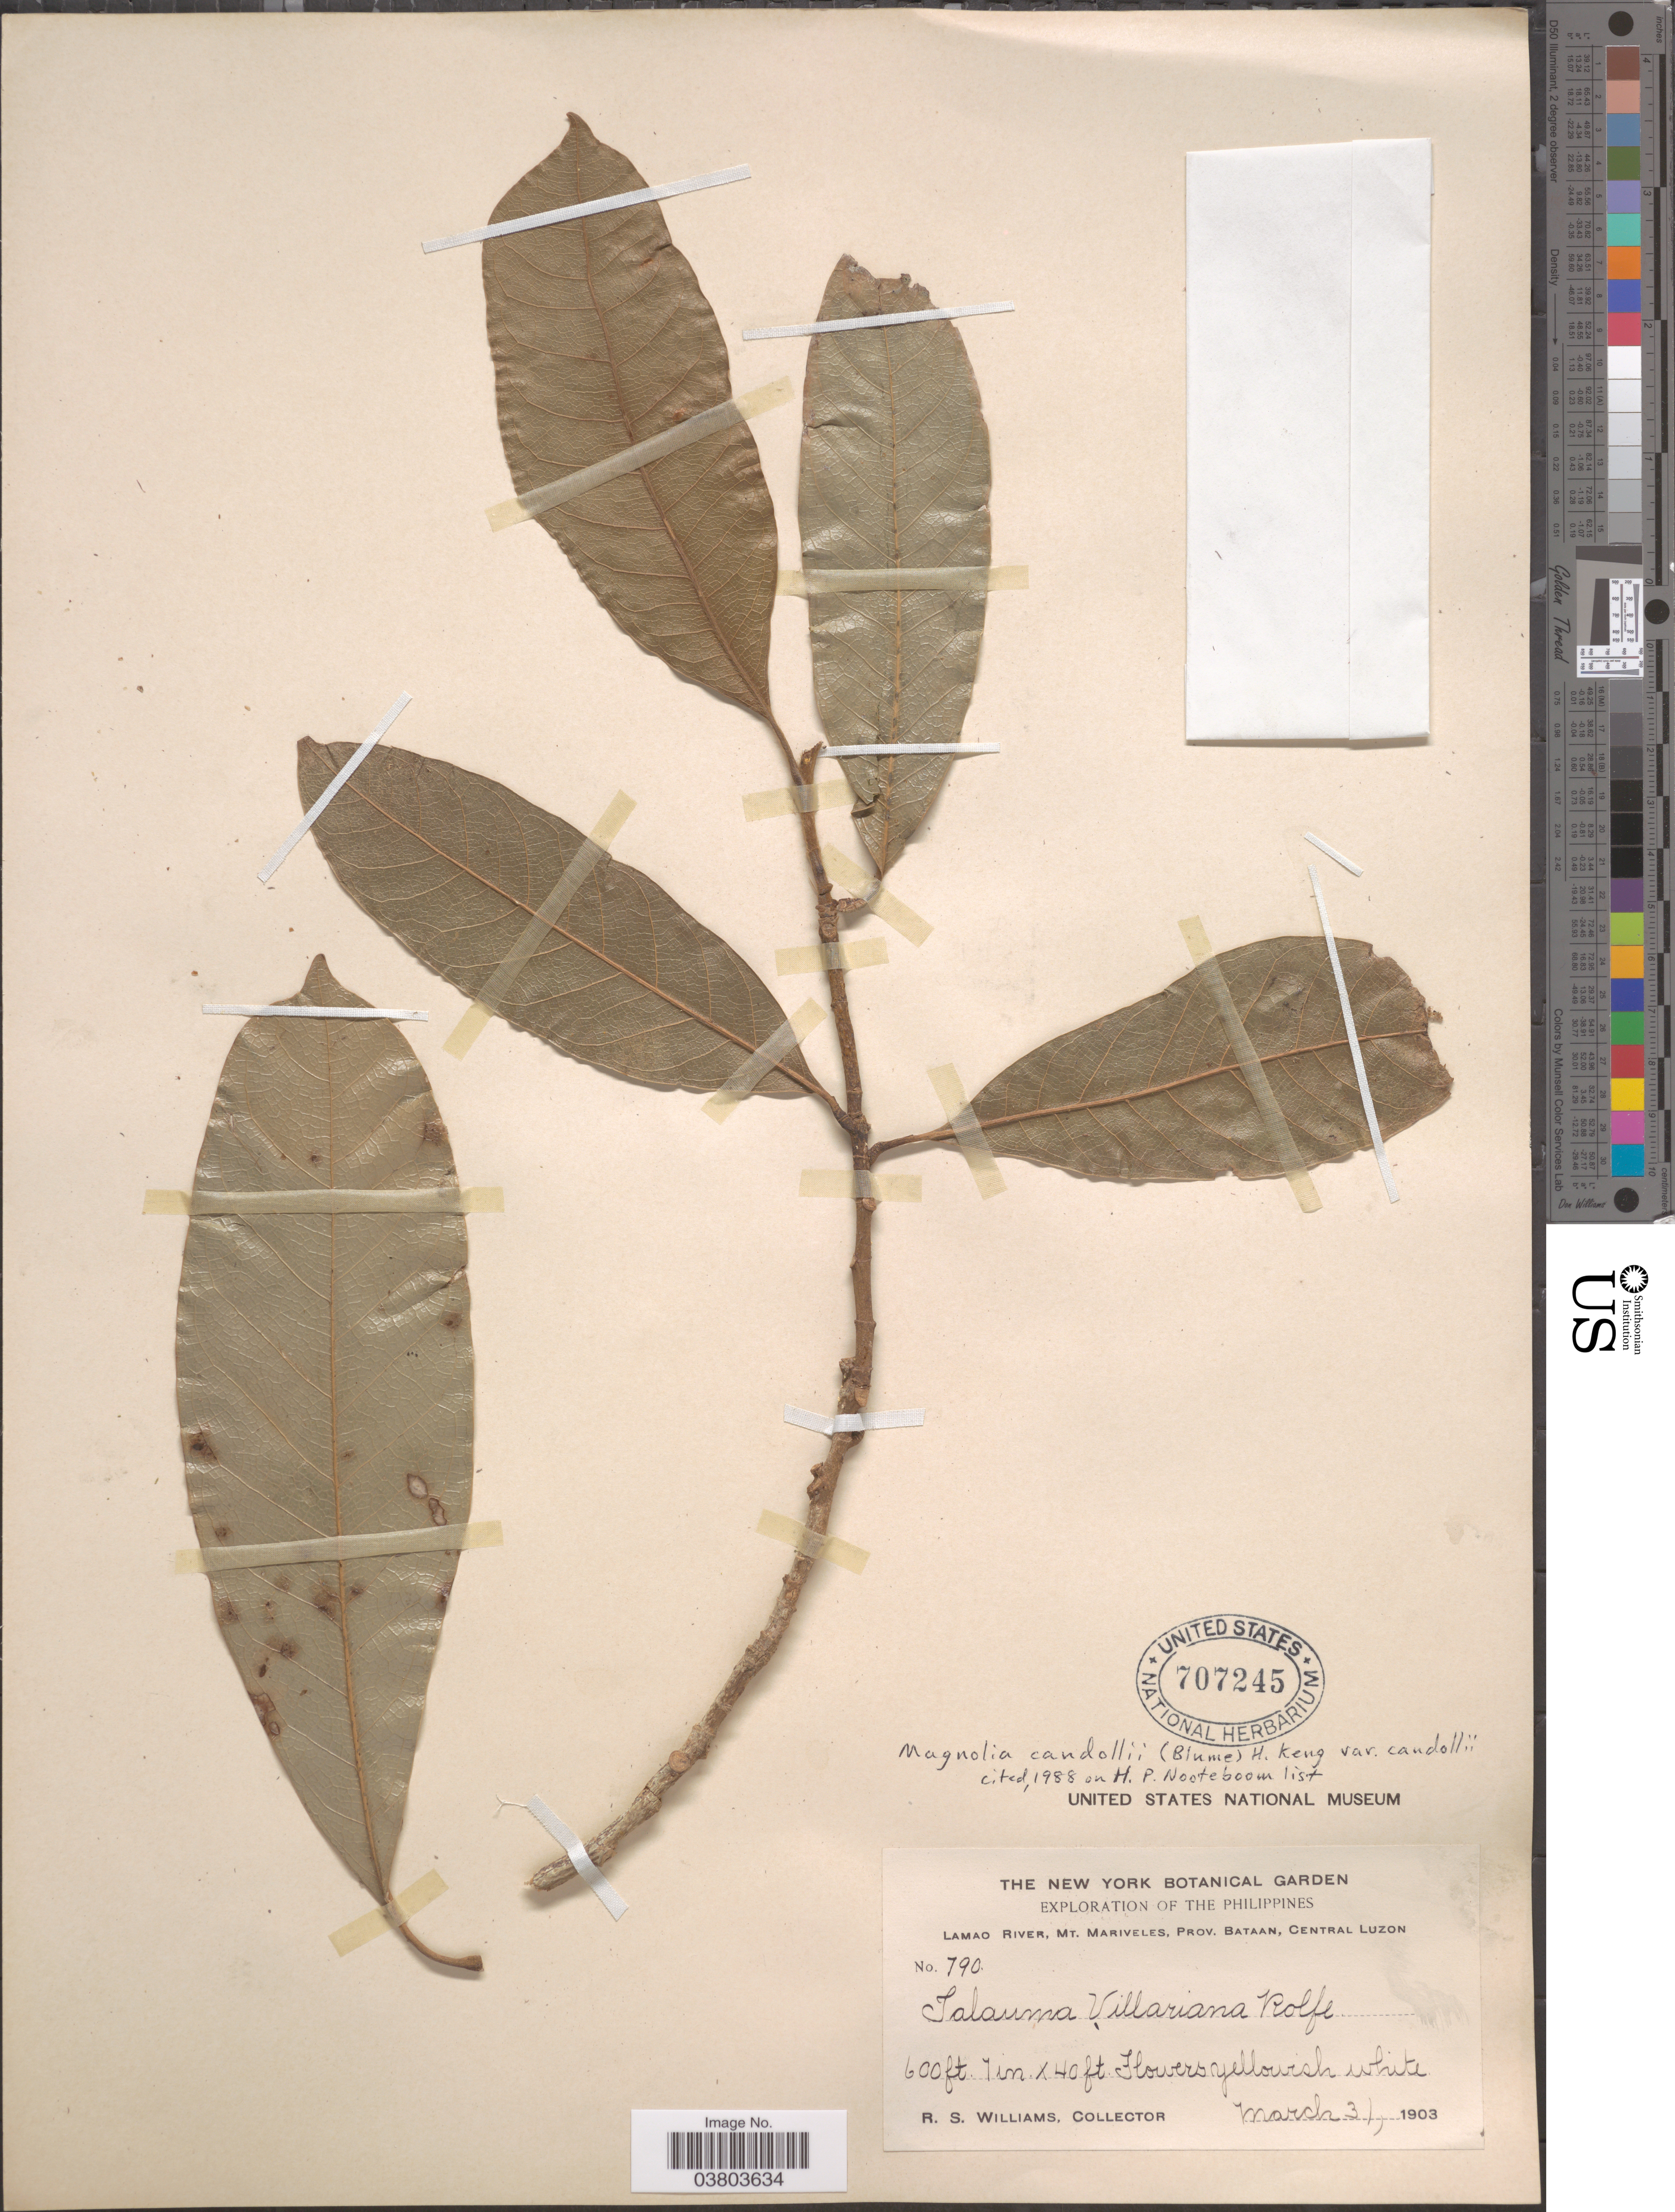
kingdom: Plantae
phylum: Tracheophyta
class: Magnoliopsida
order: Magnoliales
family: Magnoliaceae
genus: Magnolia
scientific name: Magnolia candollei var. candollei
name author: Link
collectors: R. S. Williams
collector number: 790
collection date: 1903-03-31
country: Philippines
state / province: Central Luzon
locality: Lamao River, Mt. Mariveles, Prov. Bataan.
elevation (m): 183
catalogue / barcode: US 707245